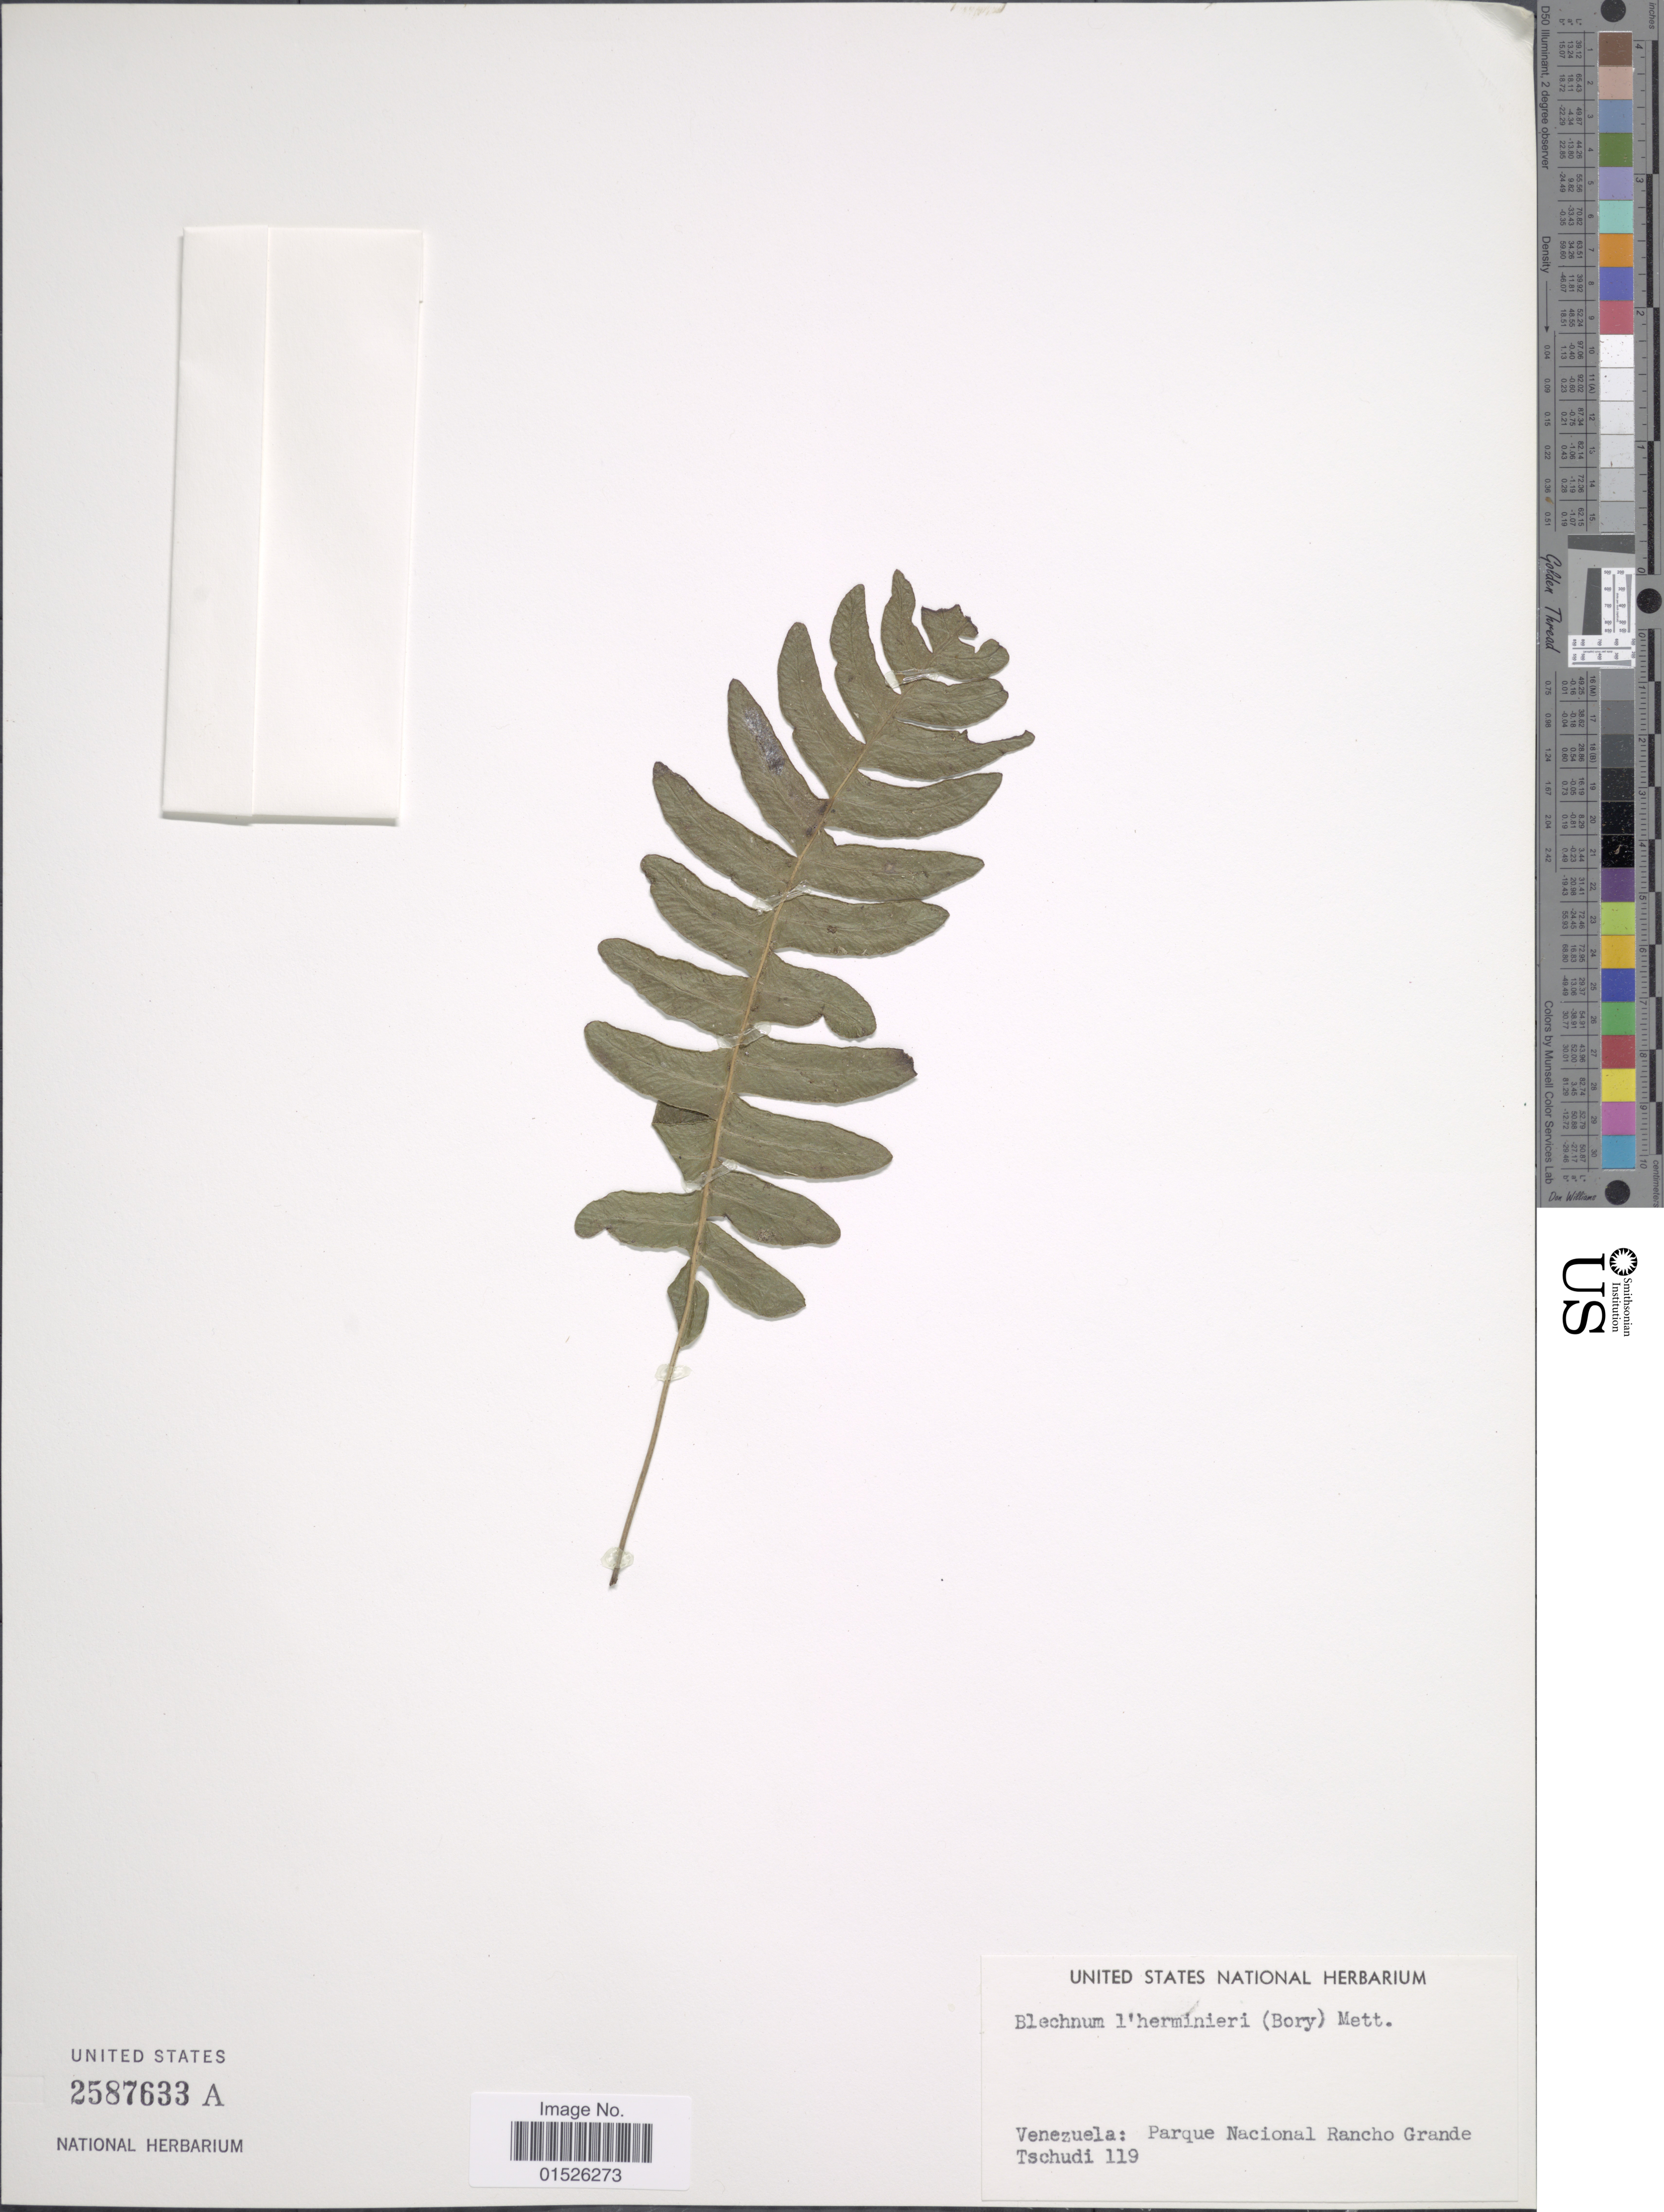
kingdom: Plantae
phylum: Tracheophyta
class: Polypodiopsida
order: Polypodiales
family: Blechnaceae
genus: Blechnum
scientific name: Blechnum l'herminieri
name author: (Bory) C. Chr.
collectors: Tschudi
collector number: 119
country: Venezuela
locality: Venezuela: Parque Nacional Rancho Grande.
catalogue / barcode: US 2587633A